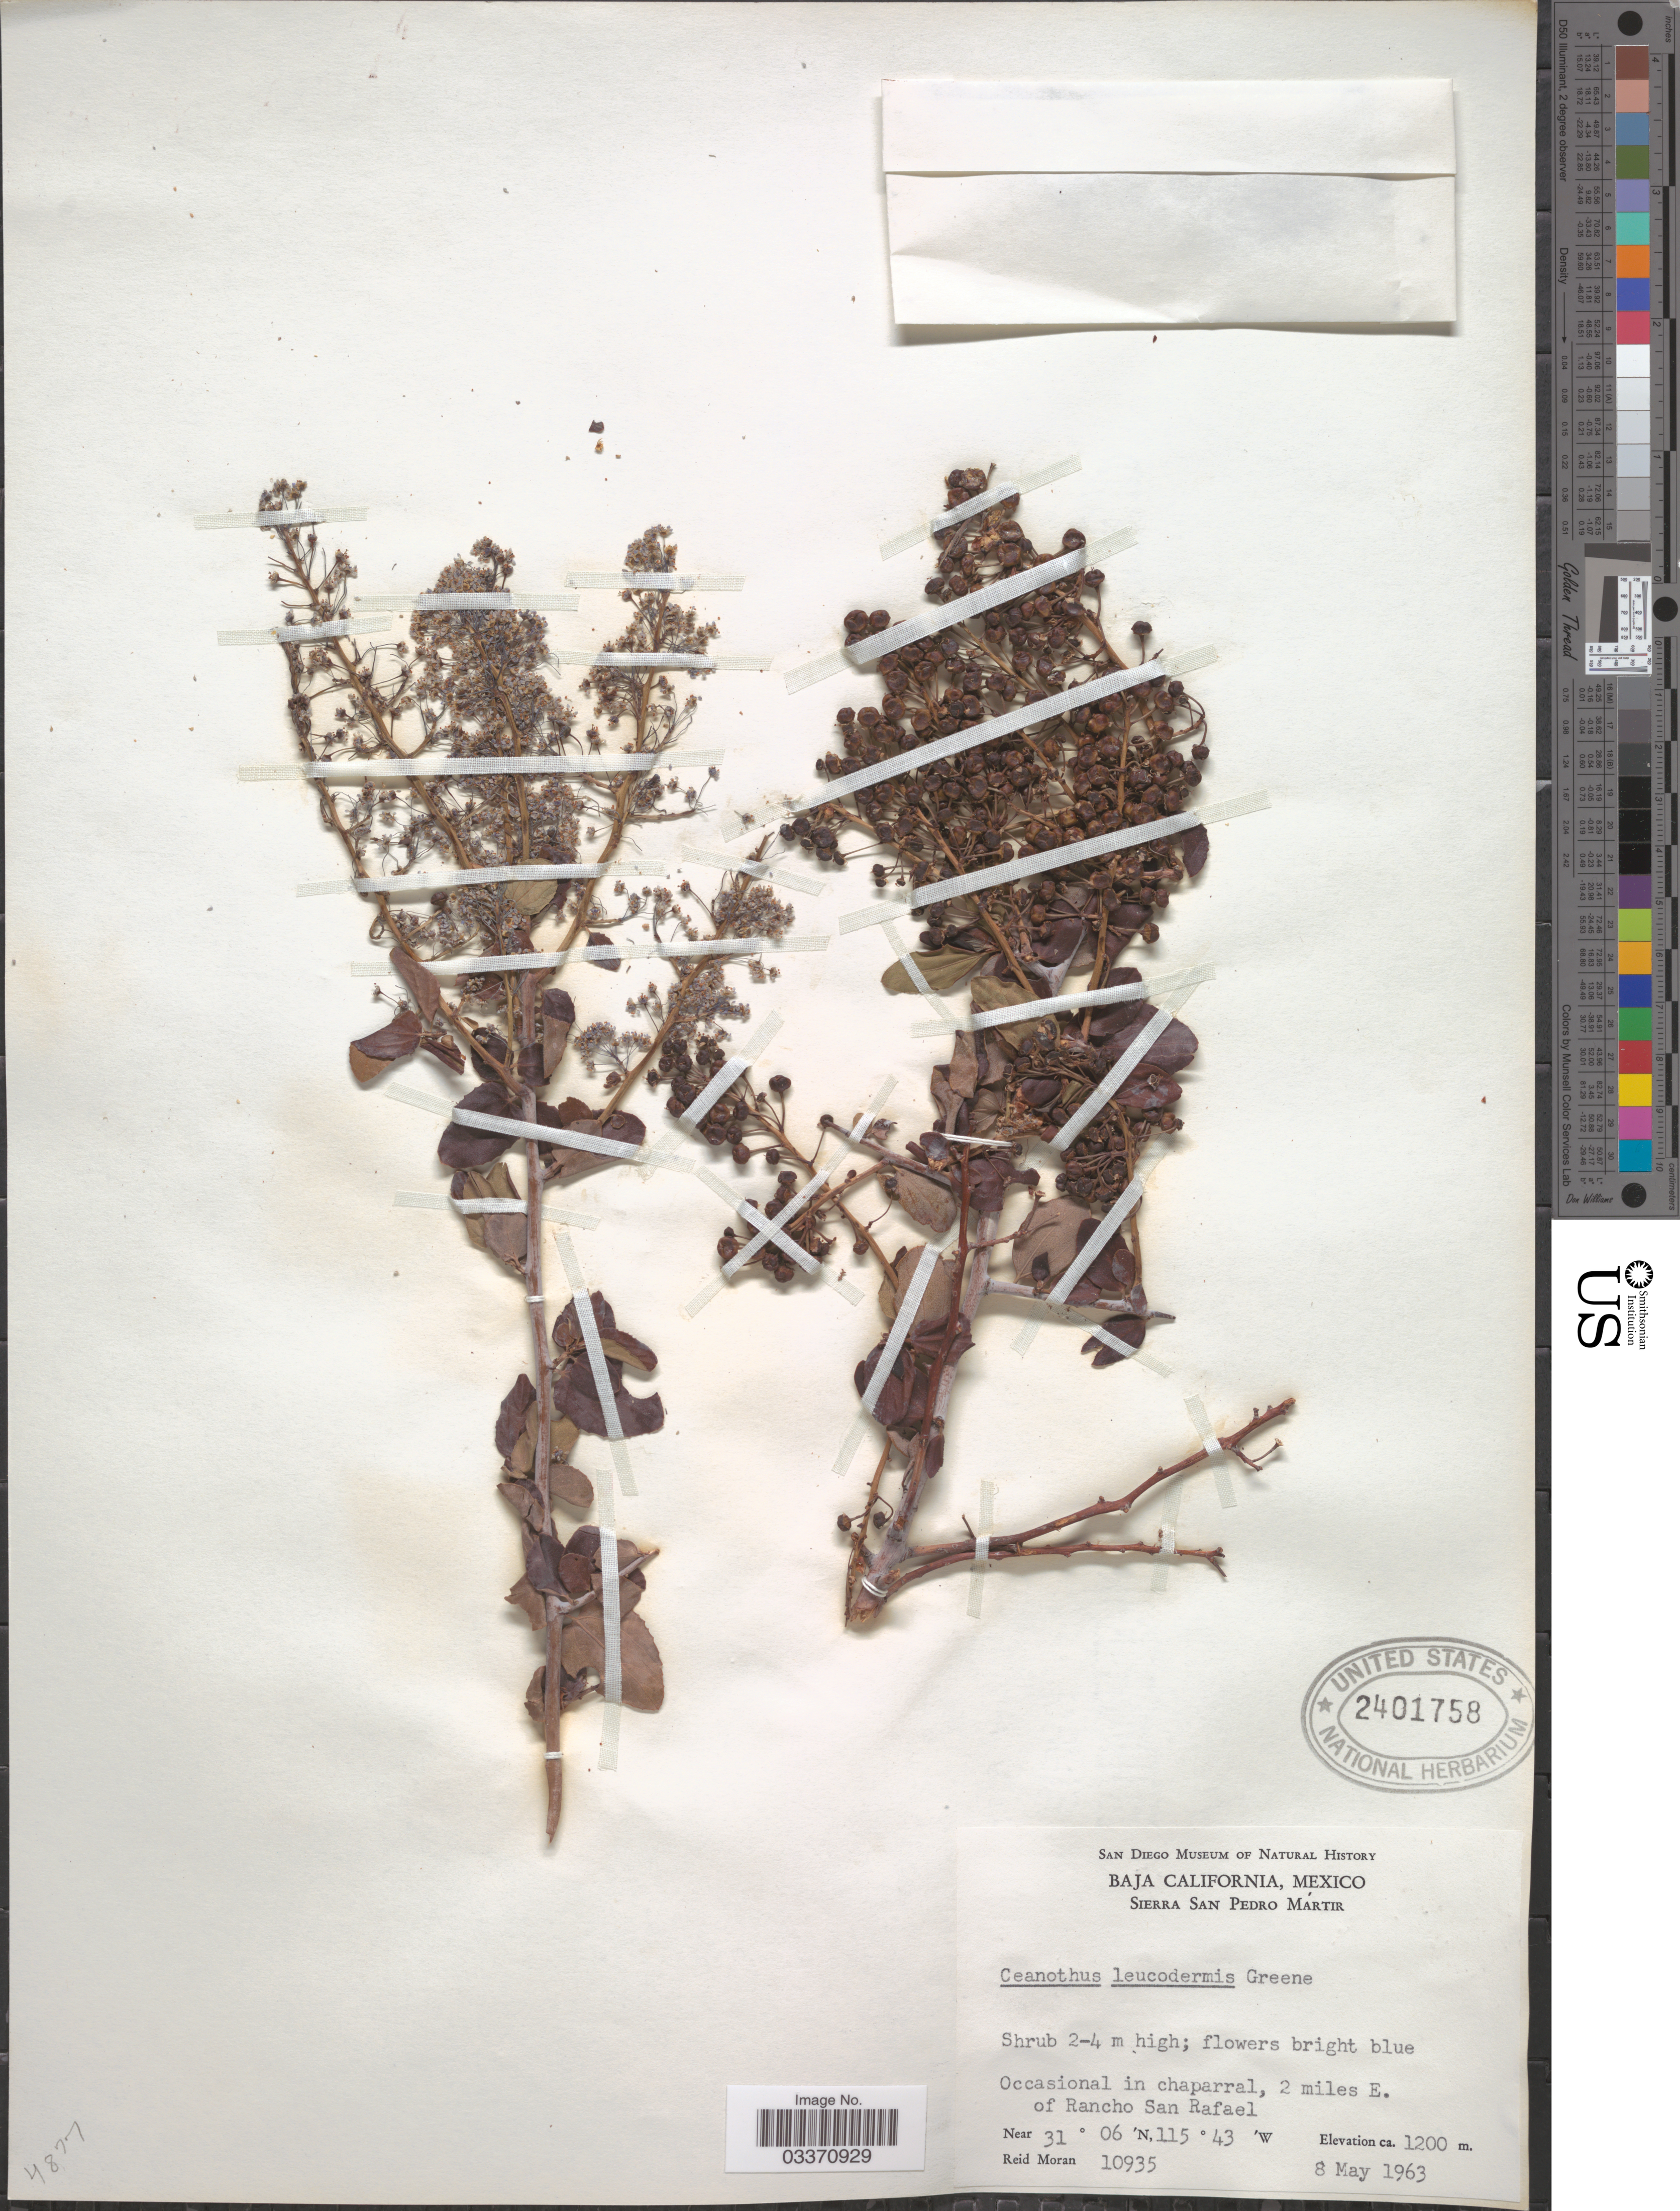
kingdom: Plantae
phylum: Tracheophyta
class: Magnoliopsida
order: Rosales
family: Rhamnaceae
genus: Ceanothus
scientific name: Ceanothus leucodermis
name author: Greene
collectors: R. Moran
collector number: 10935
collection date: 1963-05-08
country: Mexico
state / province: Baja California Norte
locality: Sierra San Pedro Mártir. 2 miles E. of Rancho San Rafael.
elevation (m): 1200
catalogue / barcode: US 2401758